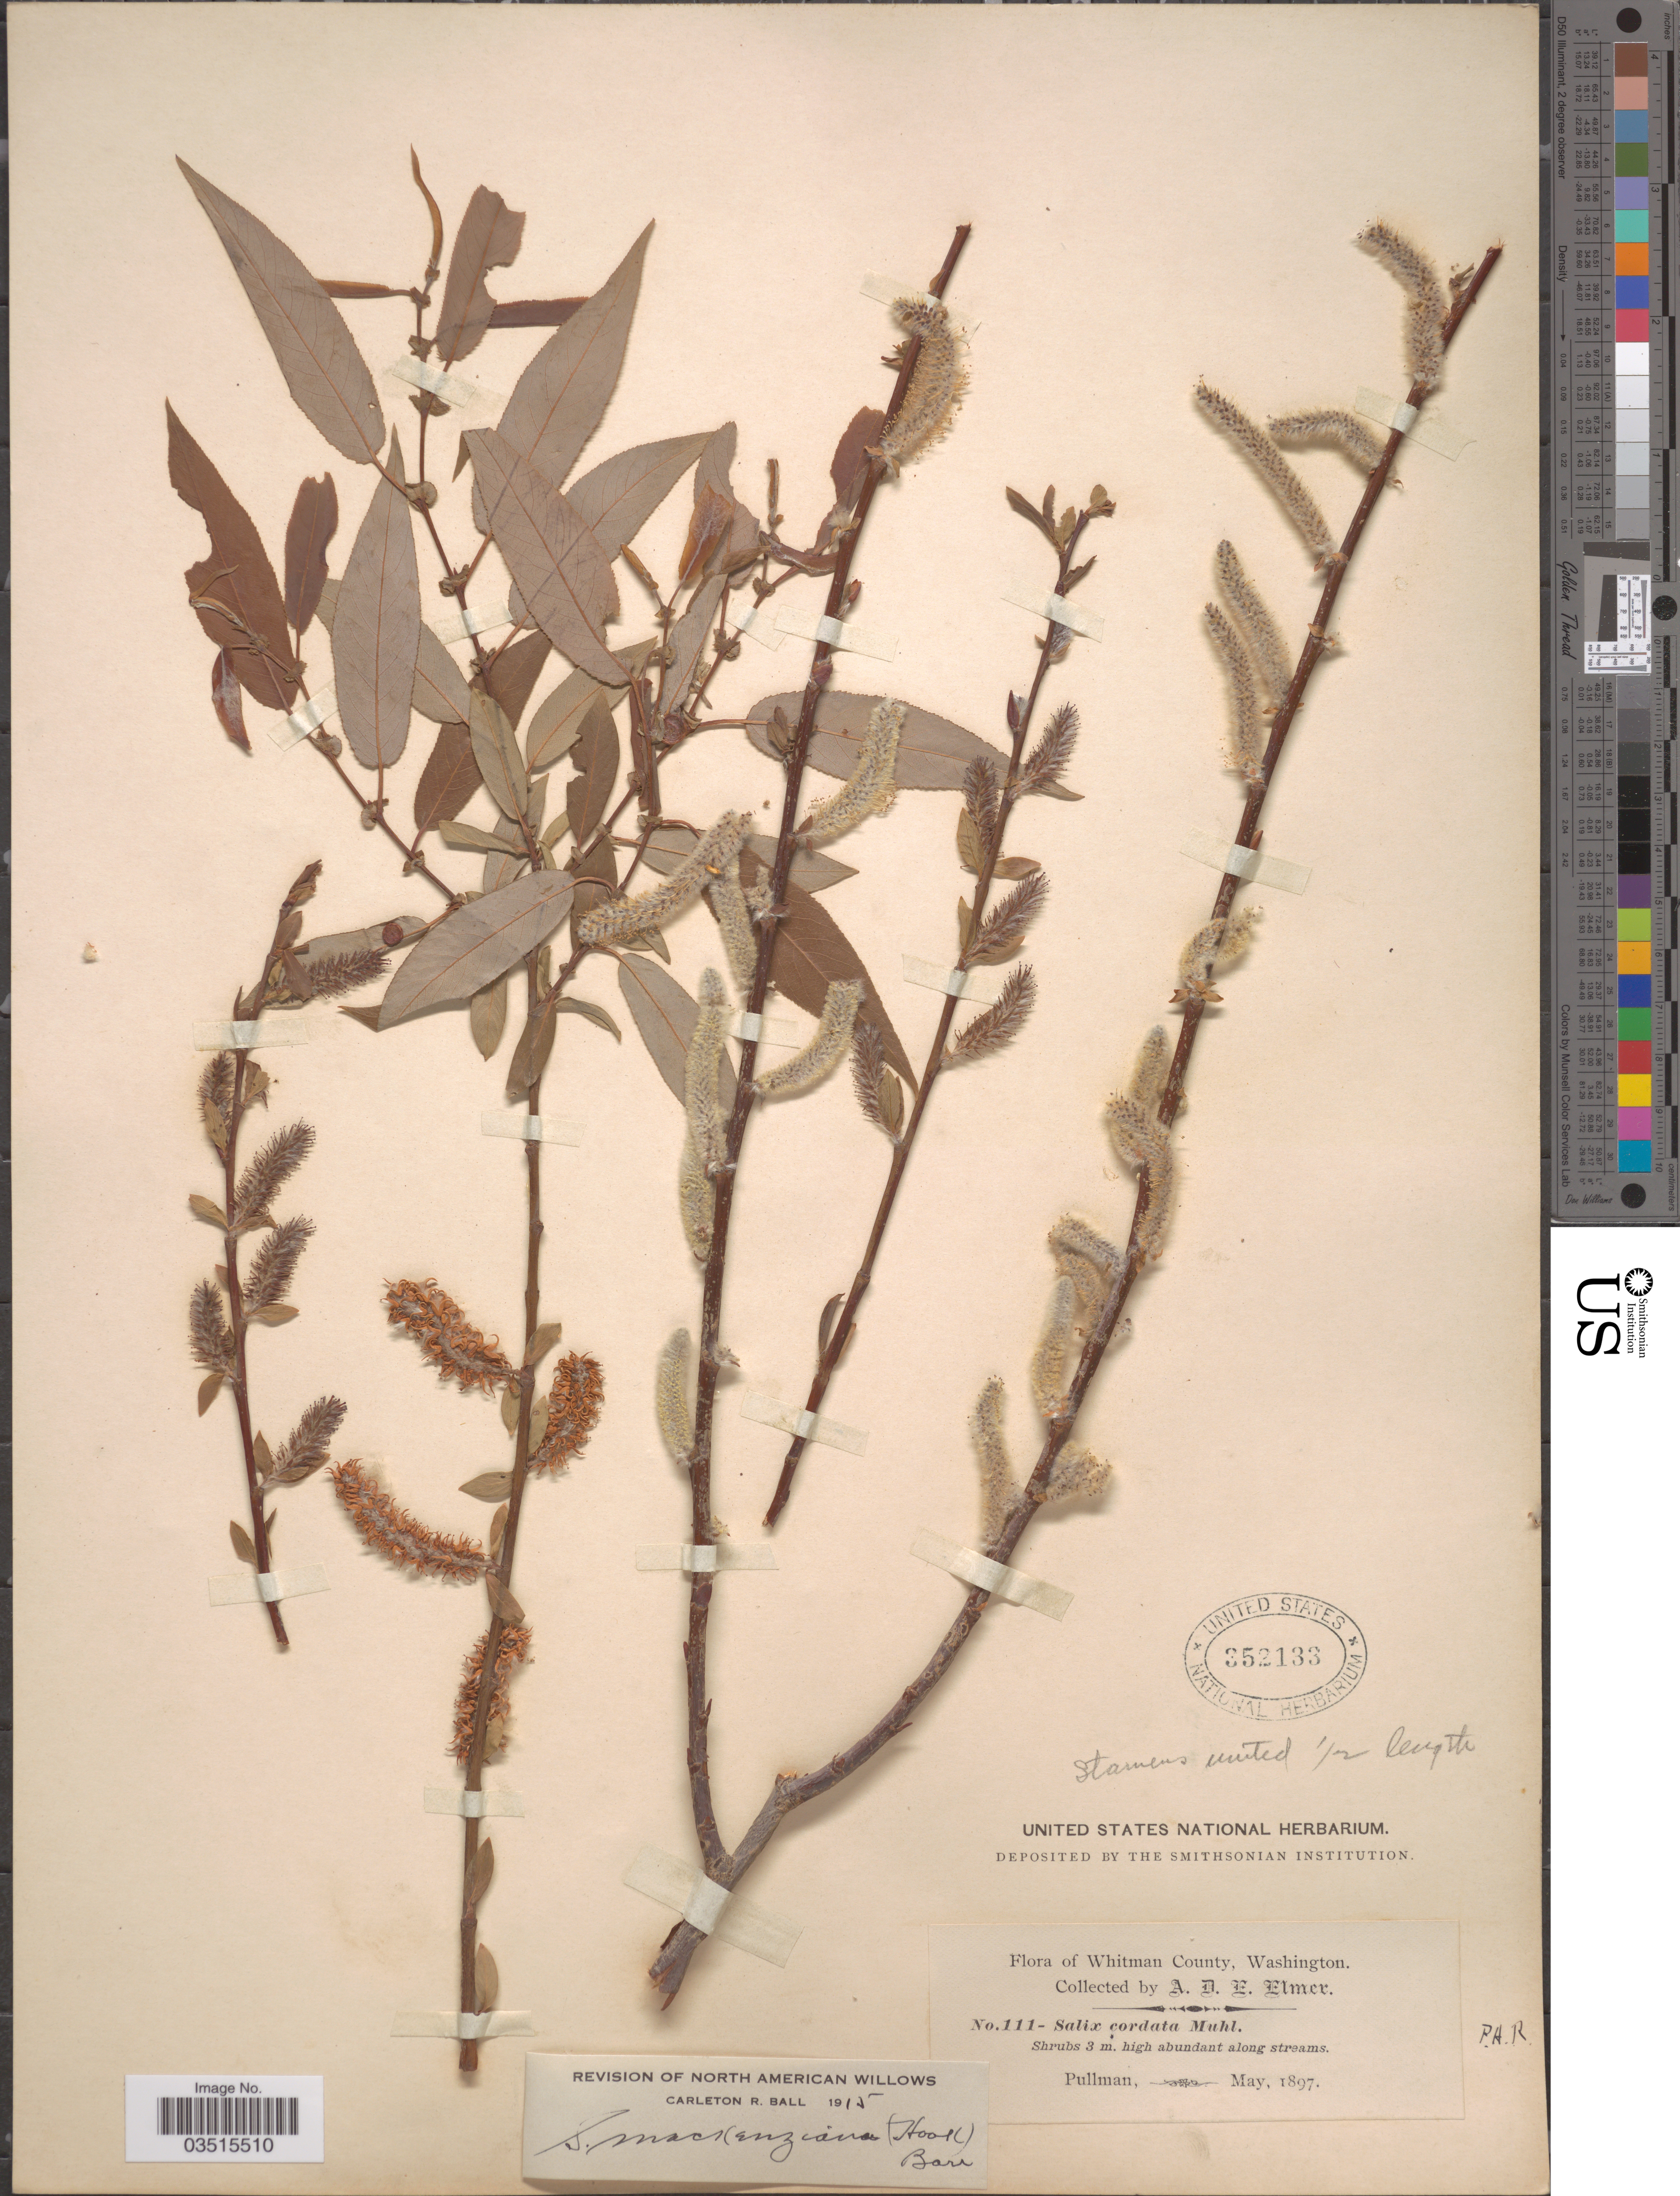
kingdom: Plantae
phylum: Tracheophyta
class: Magnoliopsida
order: Malpighiales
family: Salicaceae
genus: Salix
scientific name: Salix mackenziana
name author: (Hook.) Barratt ex Hook.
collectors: A. D. E. Elmer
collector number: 111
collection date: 1897-05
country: United States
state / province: Washington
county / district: Whitman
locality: Whitman County. Pullman.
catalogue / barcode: US 352133